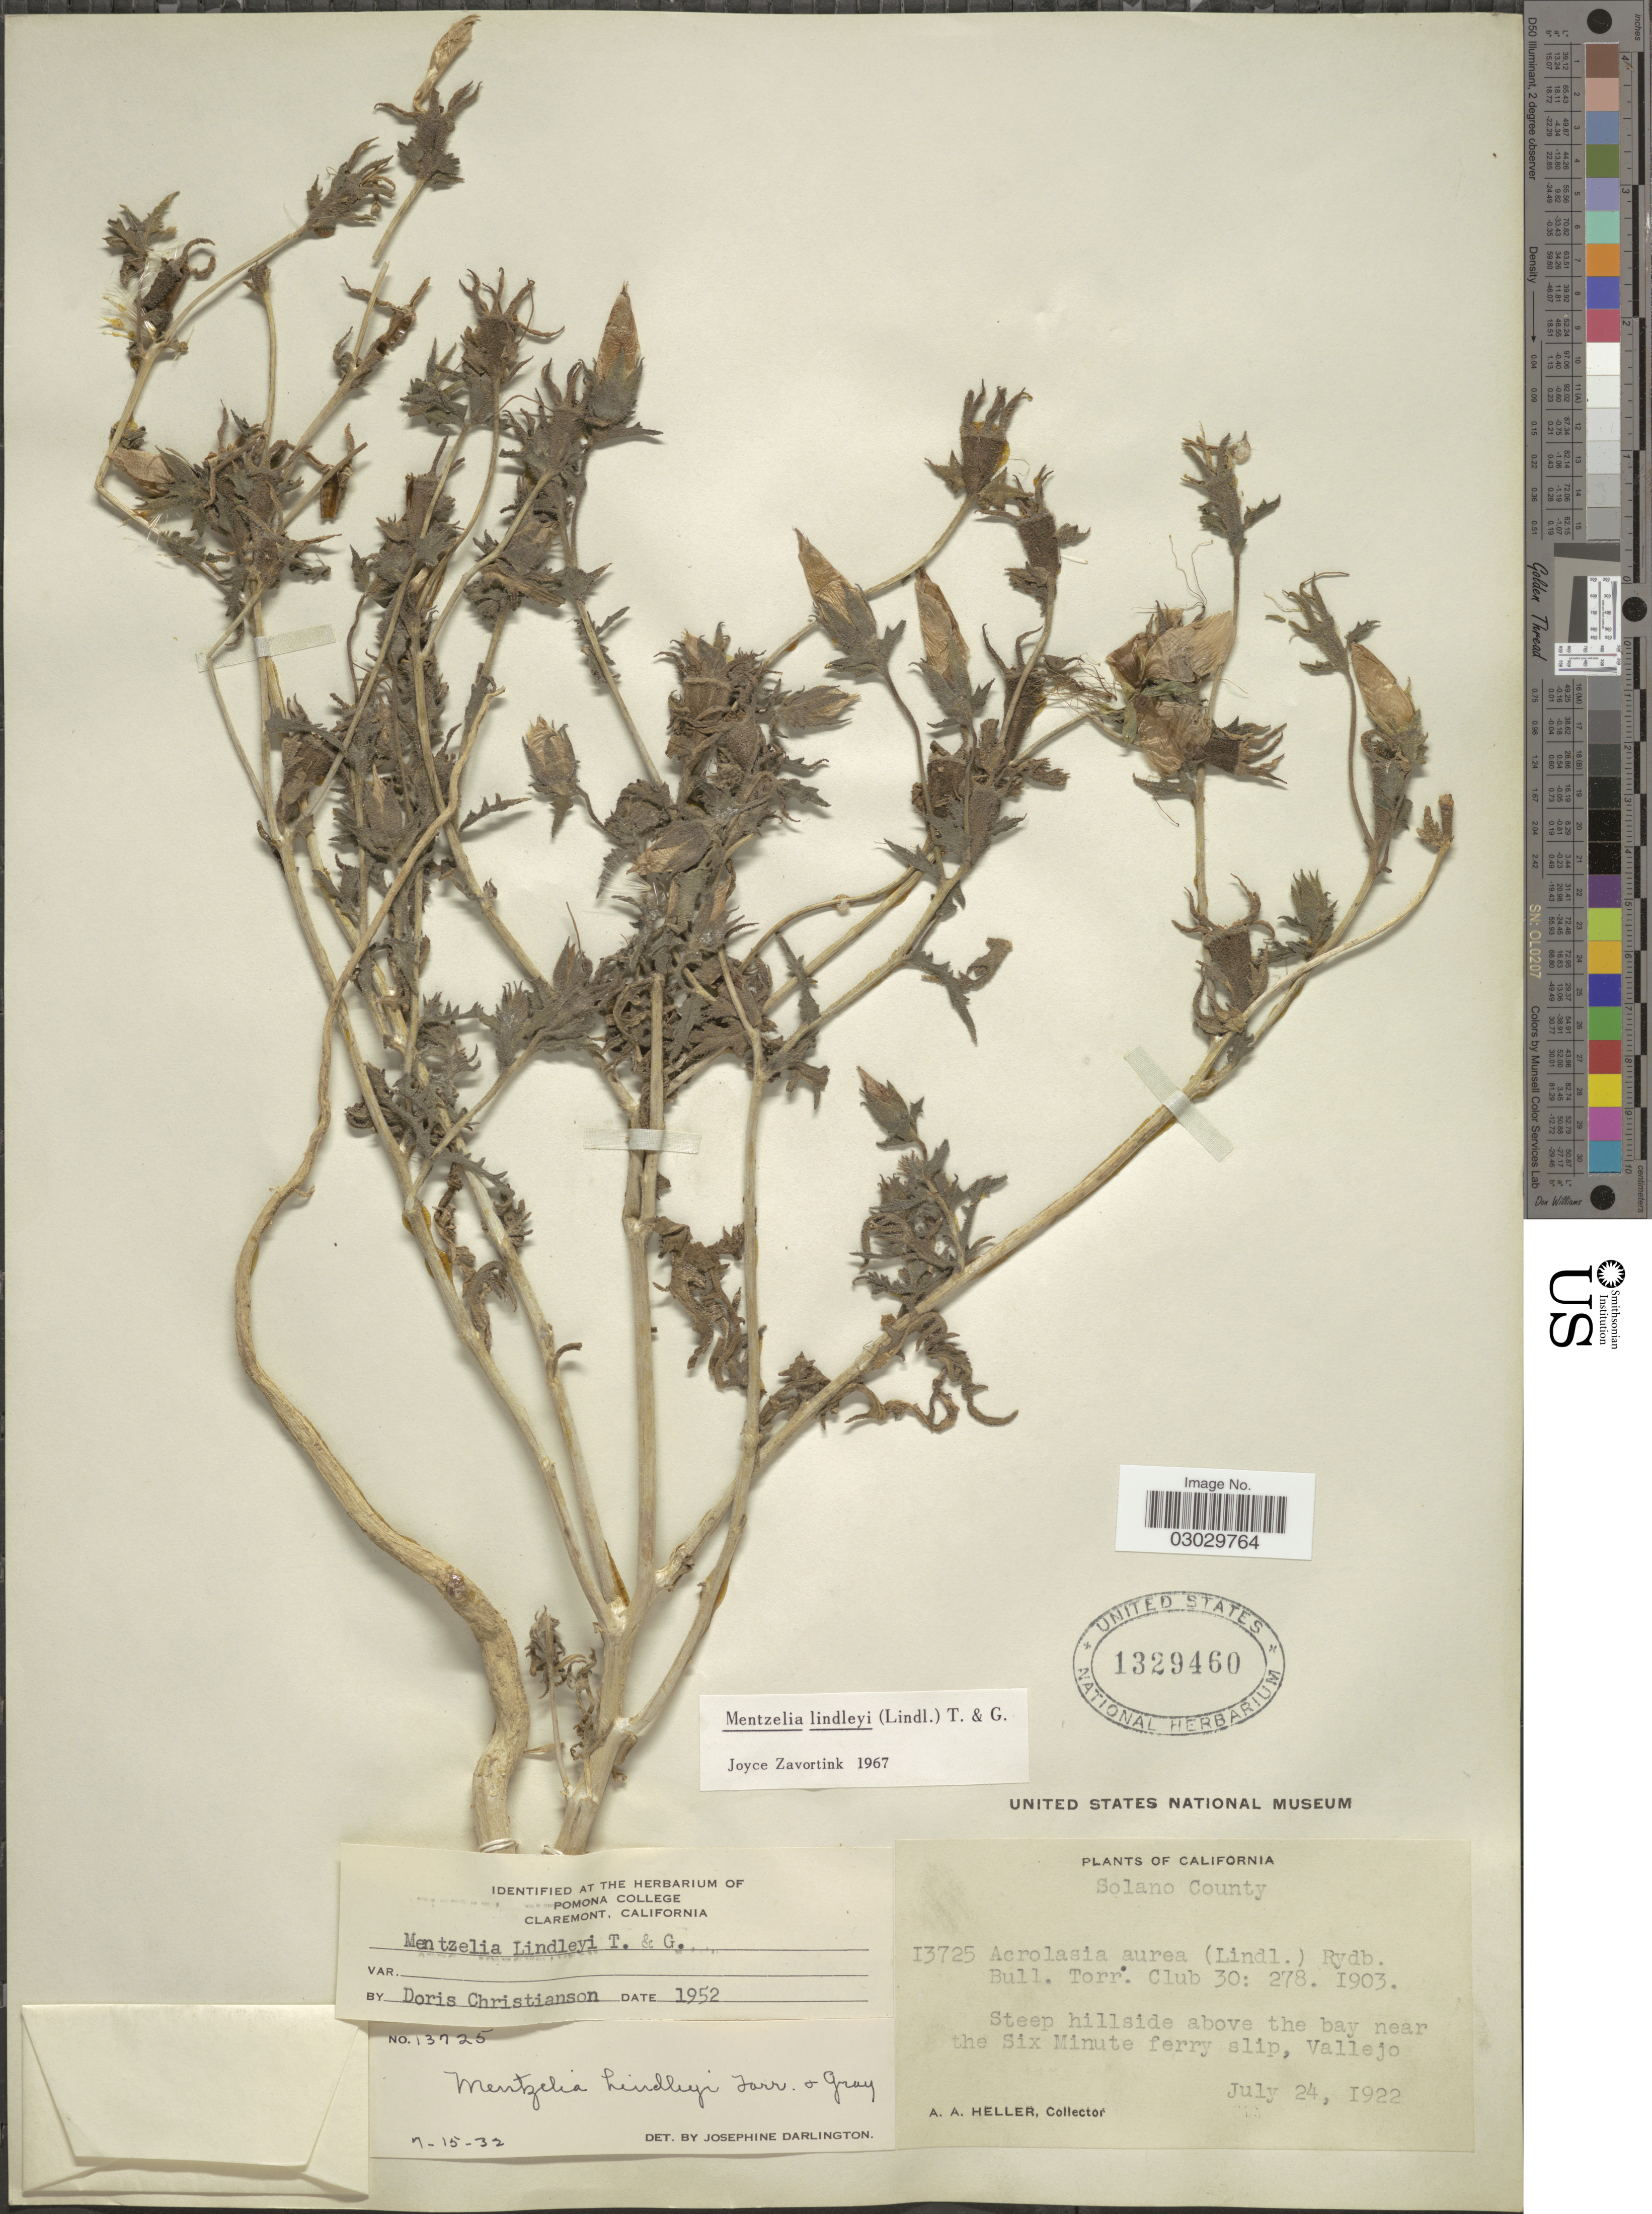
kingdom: Plantae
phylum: Tracheophyta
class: Magnoliopsida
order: Cornales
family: Loasaceae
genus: Mentzelia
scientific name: Mentzelia lindleyi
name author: Torr. & A. Gray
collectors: A. A. Heller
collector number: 13725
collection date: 1922-07-24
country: United States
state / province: California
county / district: Solano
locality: Solano County. Steep hillside above the bay near the Six Minute ferry slip, Vallejo.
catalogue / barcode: US 1329460